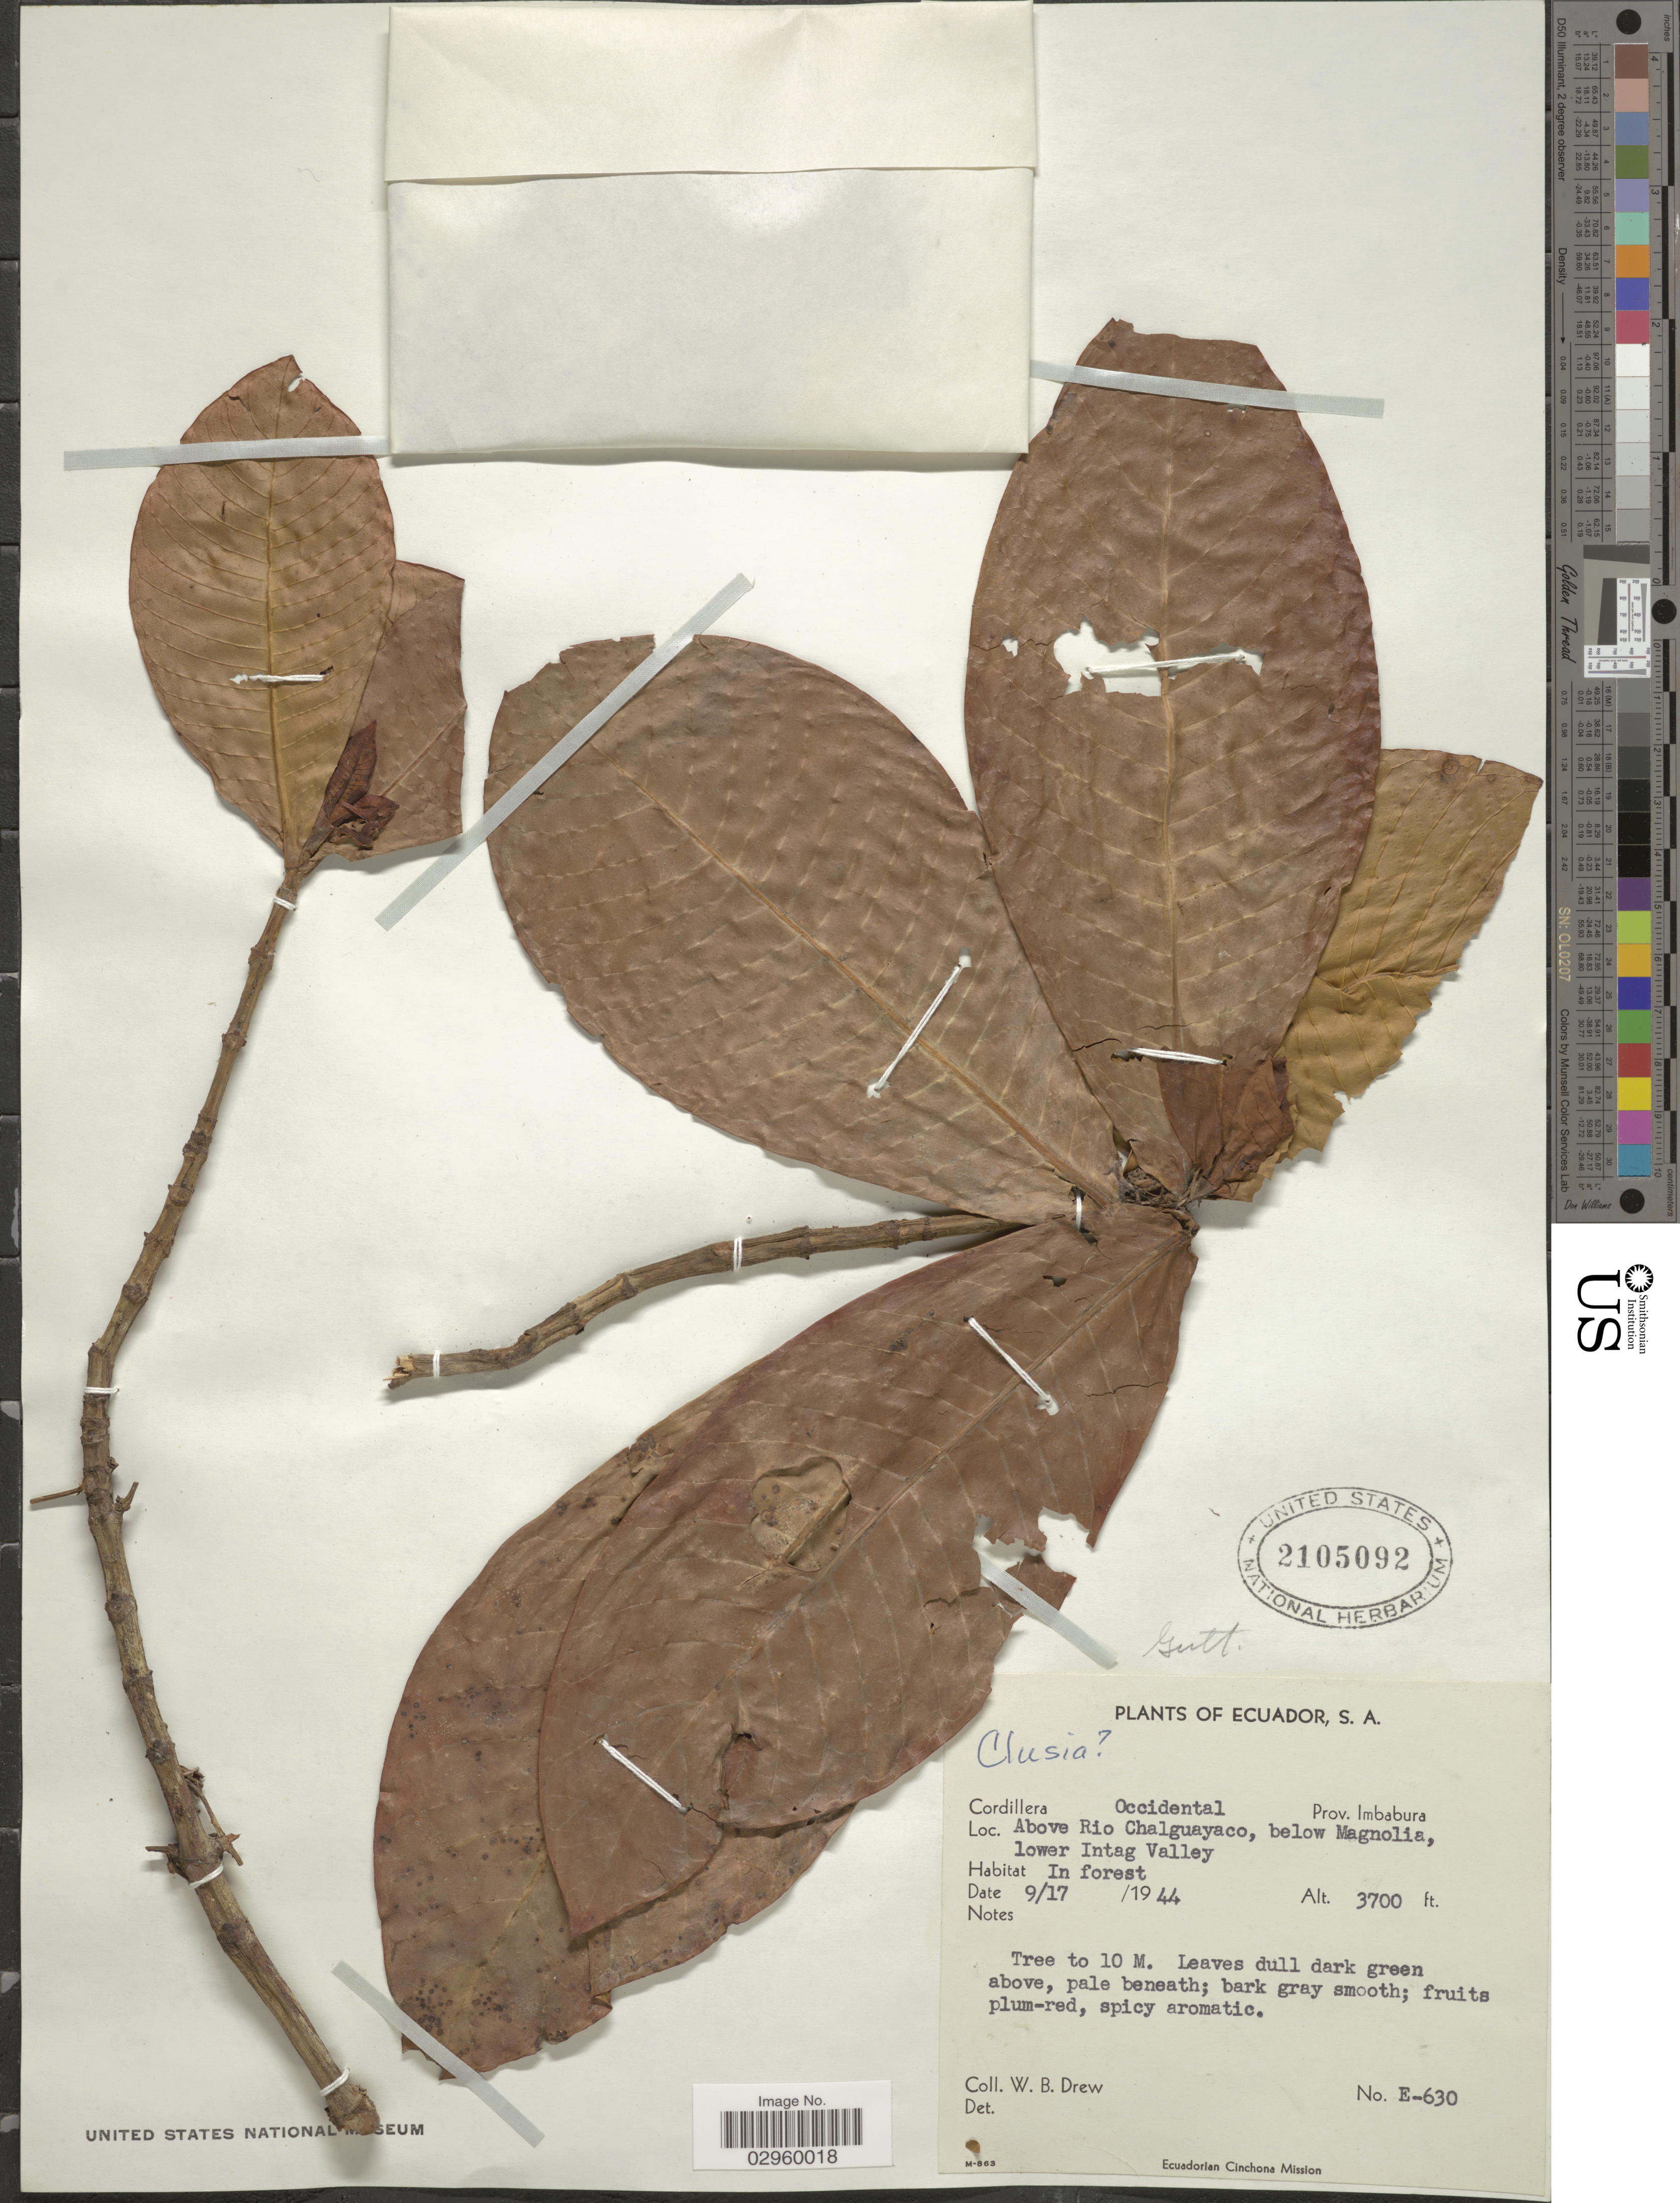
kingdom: Plantae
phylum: Tracheophyta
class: Magnoliopsida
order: Malpighiales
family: Clusiaceae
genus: Clusia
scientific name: Clusia sp.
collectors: W. B. Drew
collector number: E-630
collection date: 1944-09-17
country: Ecuador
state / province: Imbabura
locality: Cordillera Occidental, Above Rio Chalguayaco, below Magnolia, lower Intag Valley.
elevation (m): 1128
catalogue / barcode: US 2105092